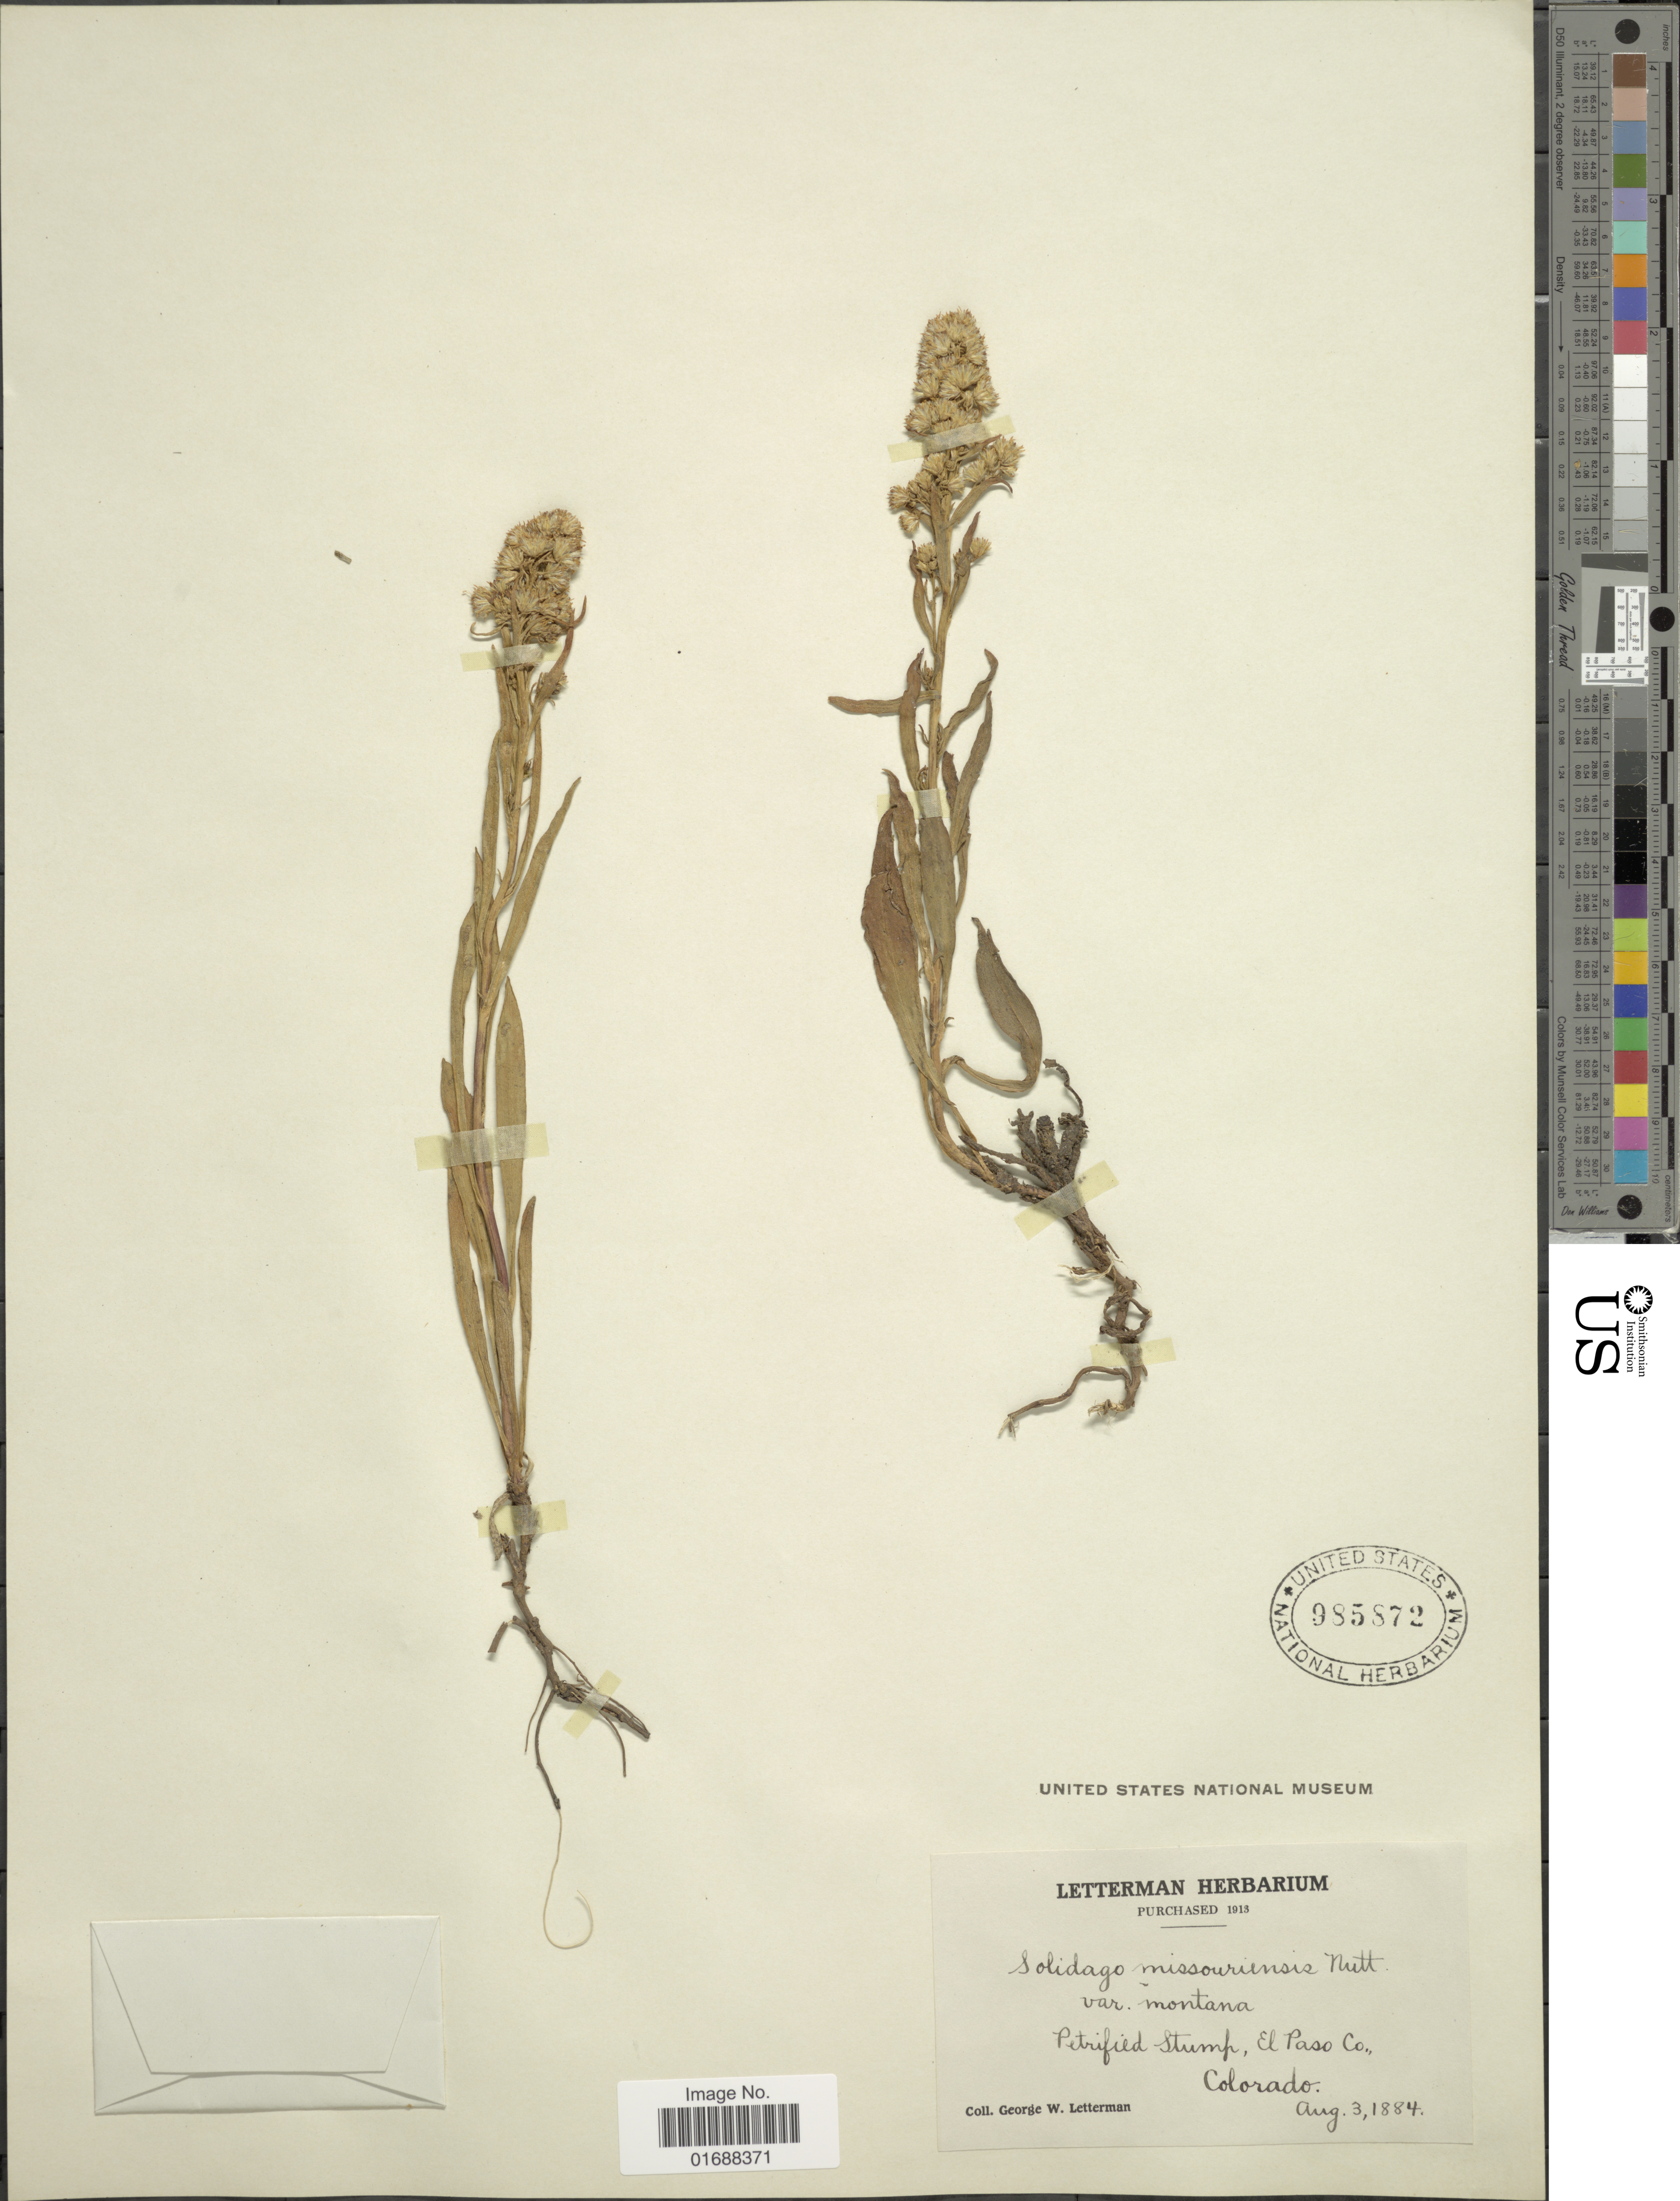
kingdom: Plantae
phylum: Tracheophyta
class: Magnoliopsida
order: Asterales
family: Asteraceae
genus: Solidago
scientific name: Solidago missouriensis var. missouriensis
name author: Nutt.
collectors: G. W. Letterman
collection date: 1884-08-03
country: United States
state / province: Colorado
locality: Petrfied Stump, El Paso Co.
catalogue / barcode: US 985872